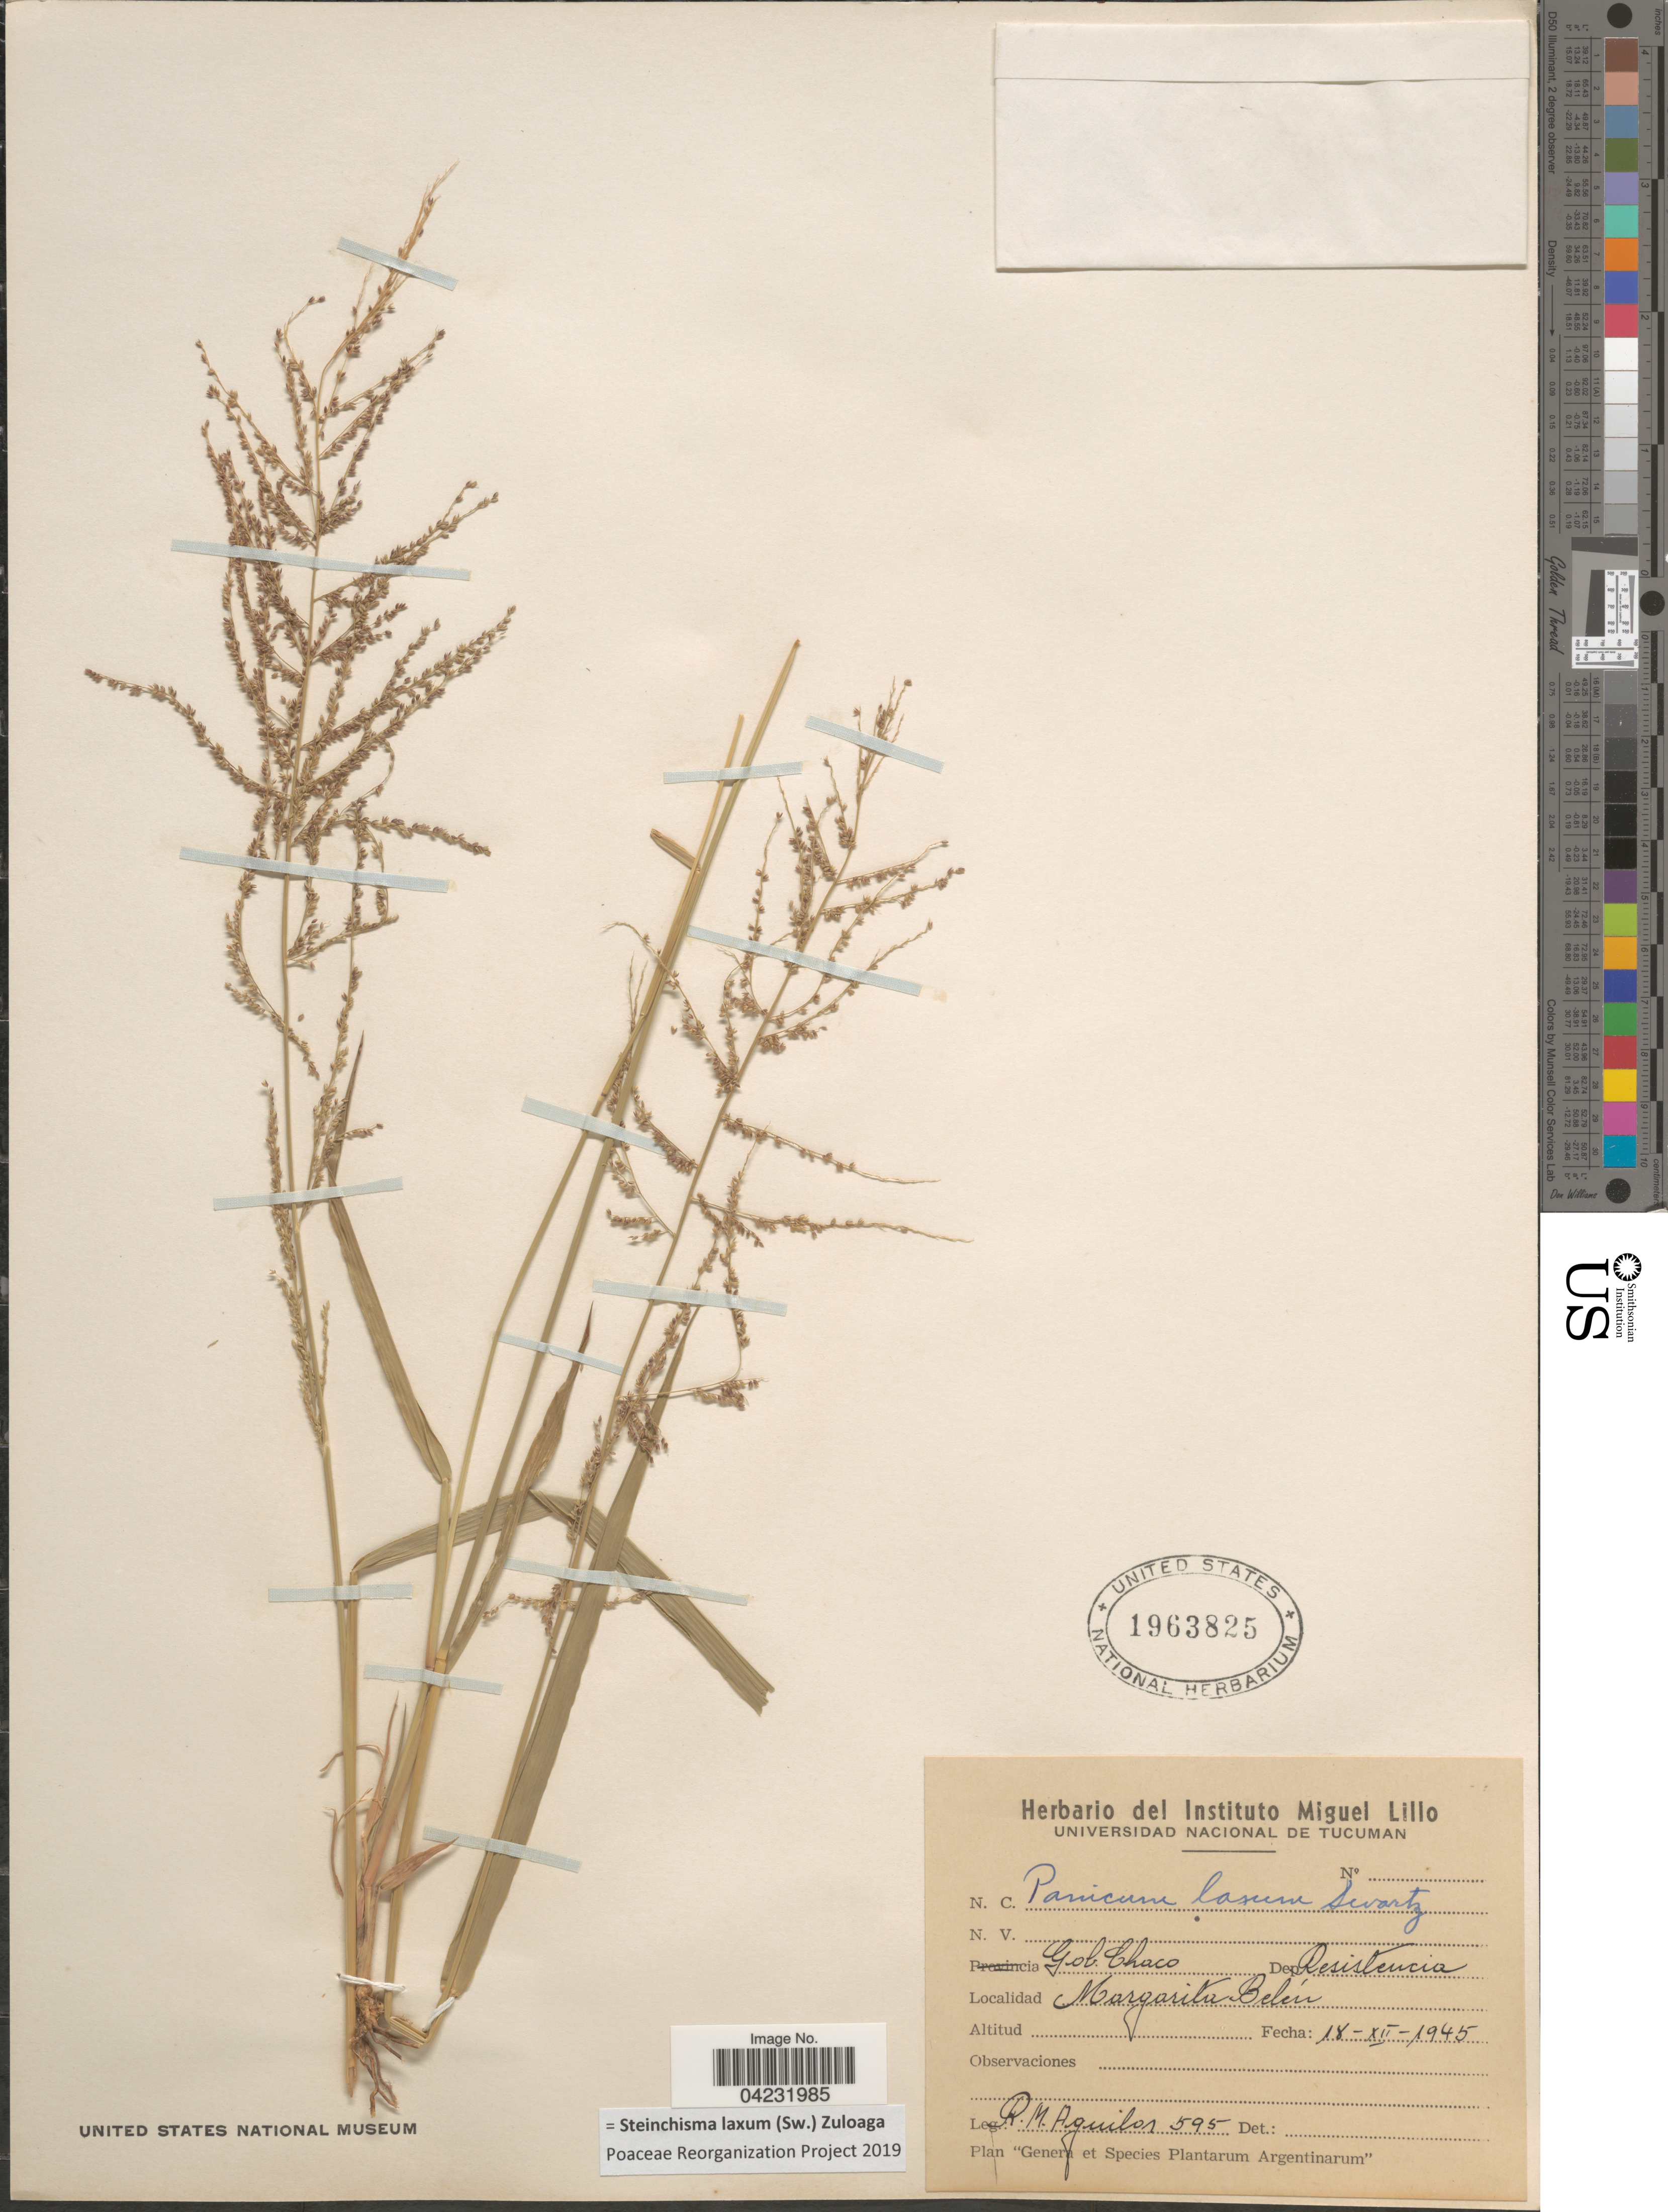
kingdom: Plantae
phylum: Tracheophyta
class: Liliopsida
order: Poales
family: Poaceae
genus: Steinchisma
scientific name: Steinchisma laxum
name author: (Sw.) Zuloaga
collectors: R. Aguilar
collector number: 595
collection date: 1945-12-18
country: Argentina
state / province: Chaco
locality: Gob. Chaco. Dep. Resistencia. Margarita Belén.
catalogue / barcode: US 1963825